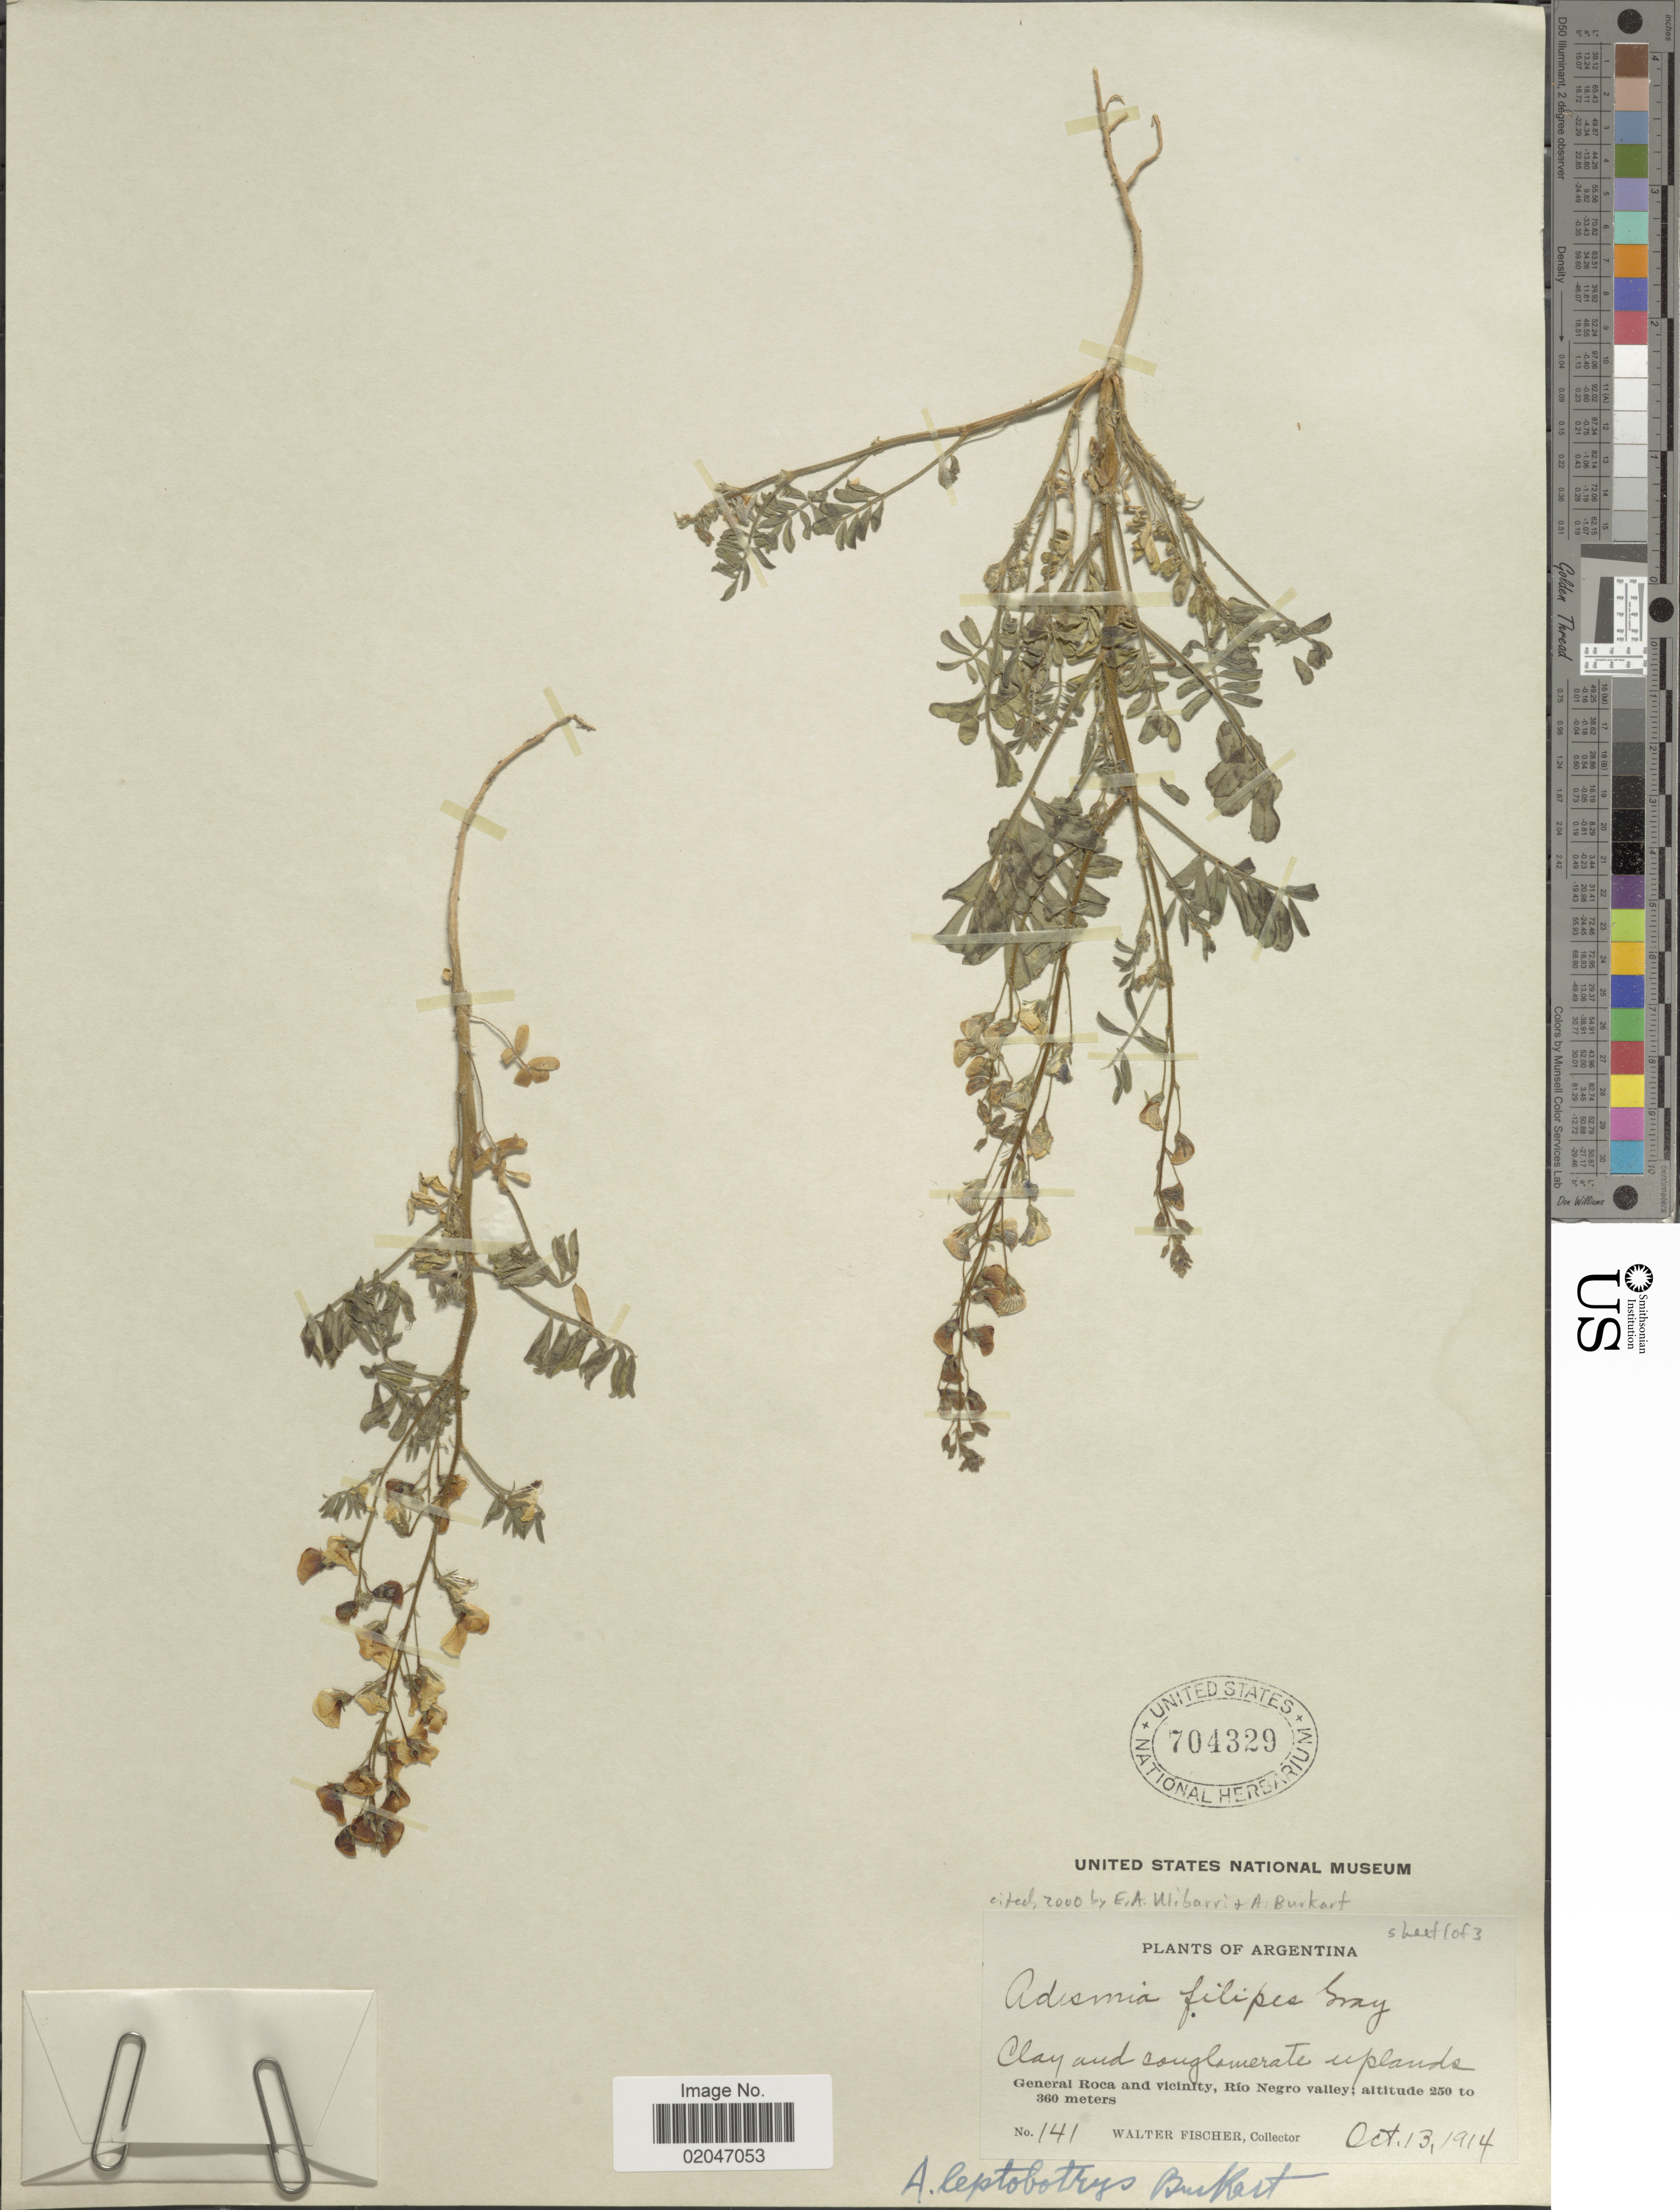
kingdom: Plantae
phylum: Tracheophyta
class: Magnoliopsida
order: Fabales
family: Fabaceae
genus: Adesmia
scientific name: Adesmia leptobotrys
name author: Burkart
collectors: W. Fischer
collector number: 141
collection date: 1914-10-13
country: Argentina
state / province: Rio Negro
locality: General Roca and vicinity, Rio Negro valley.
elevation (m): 250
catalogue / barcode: US 704329